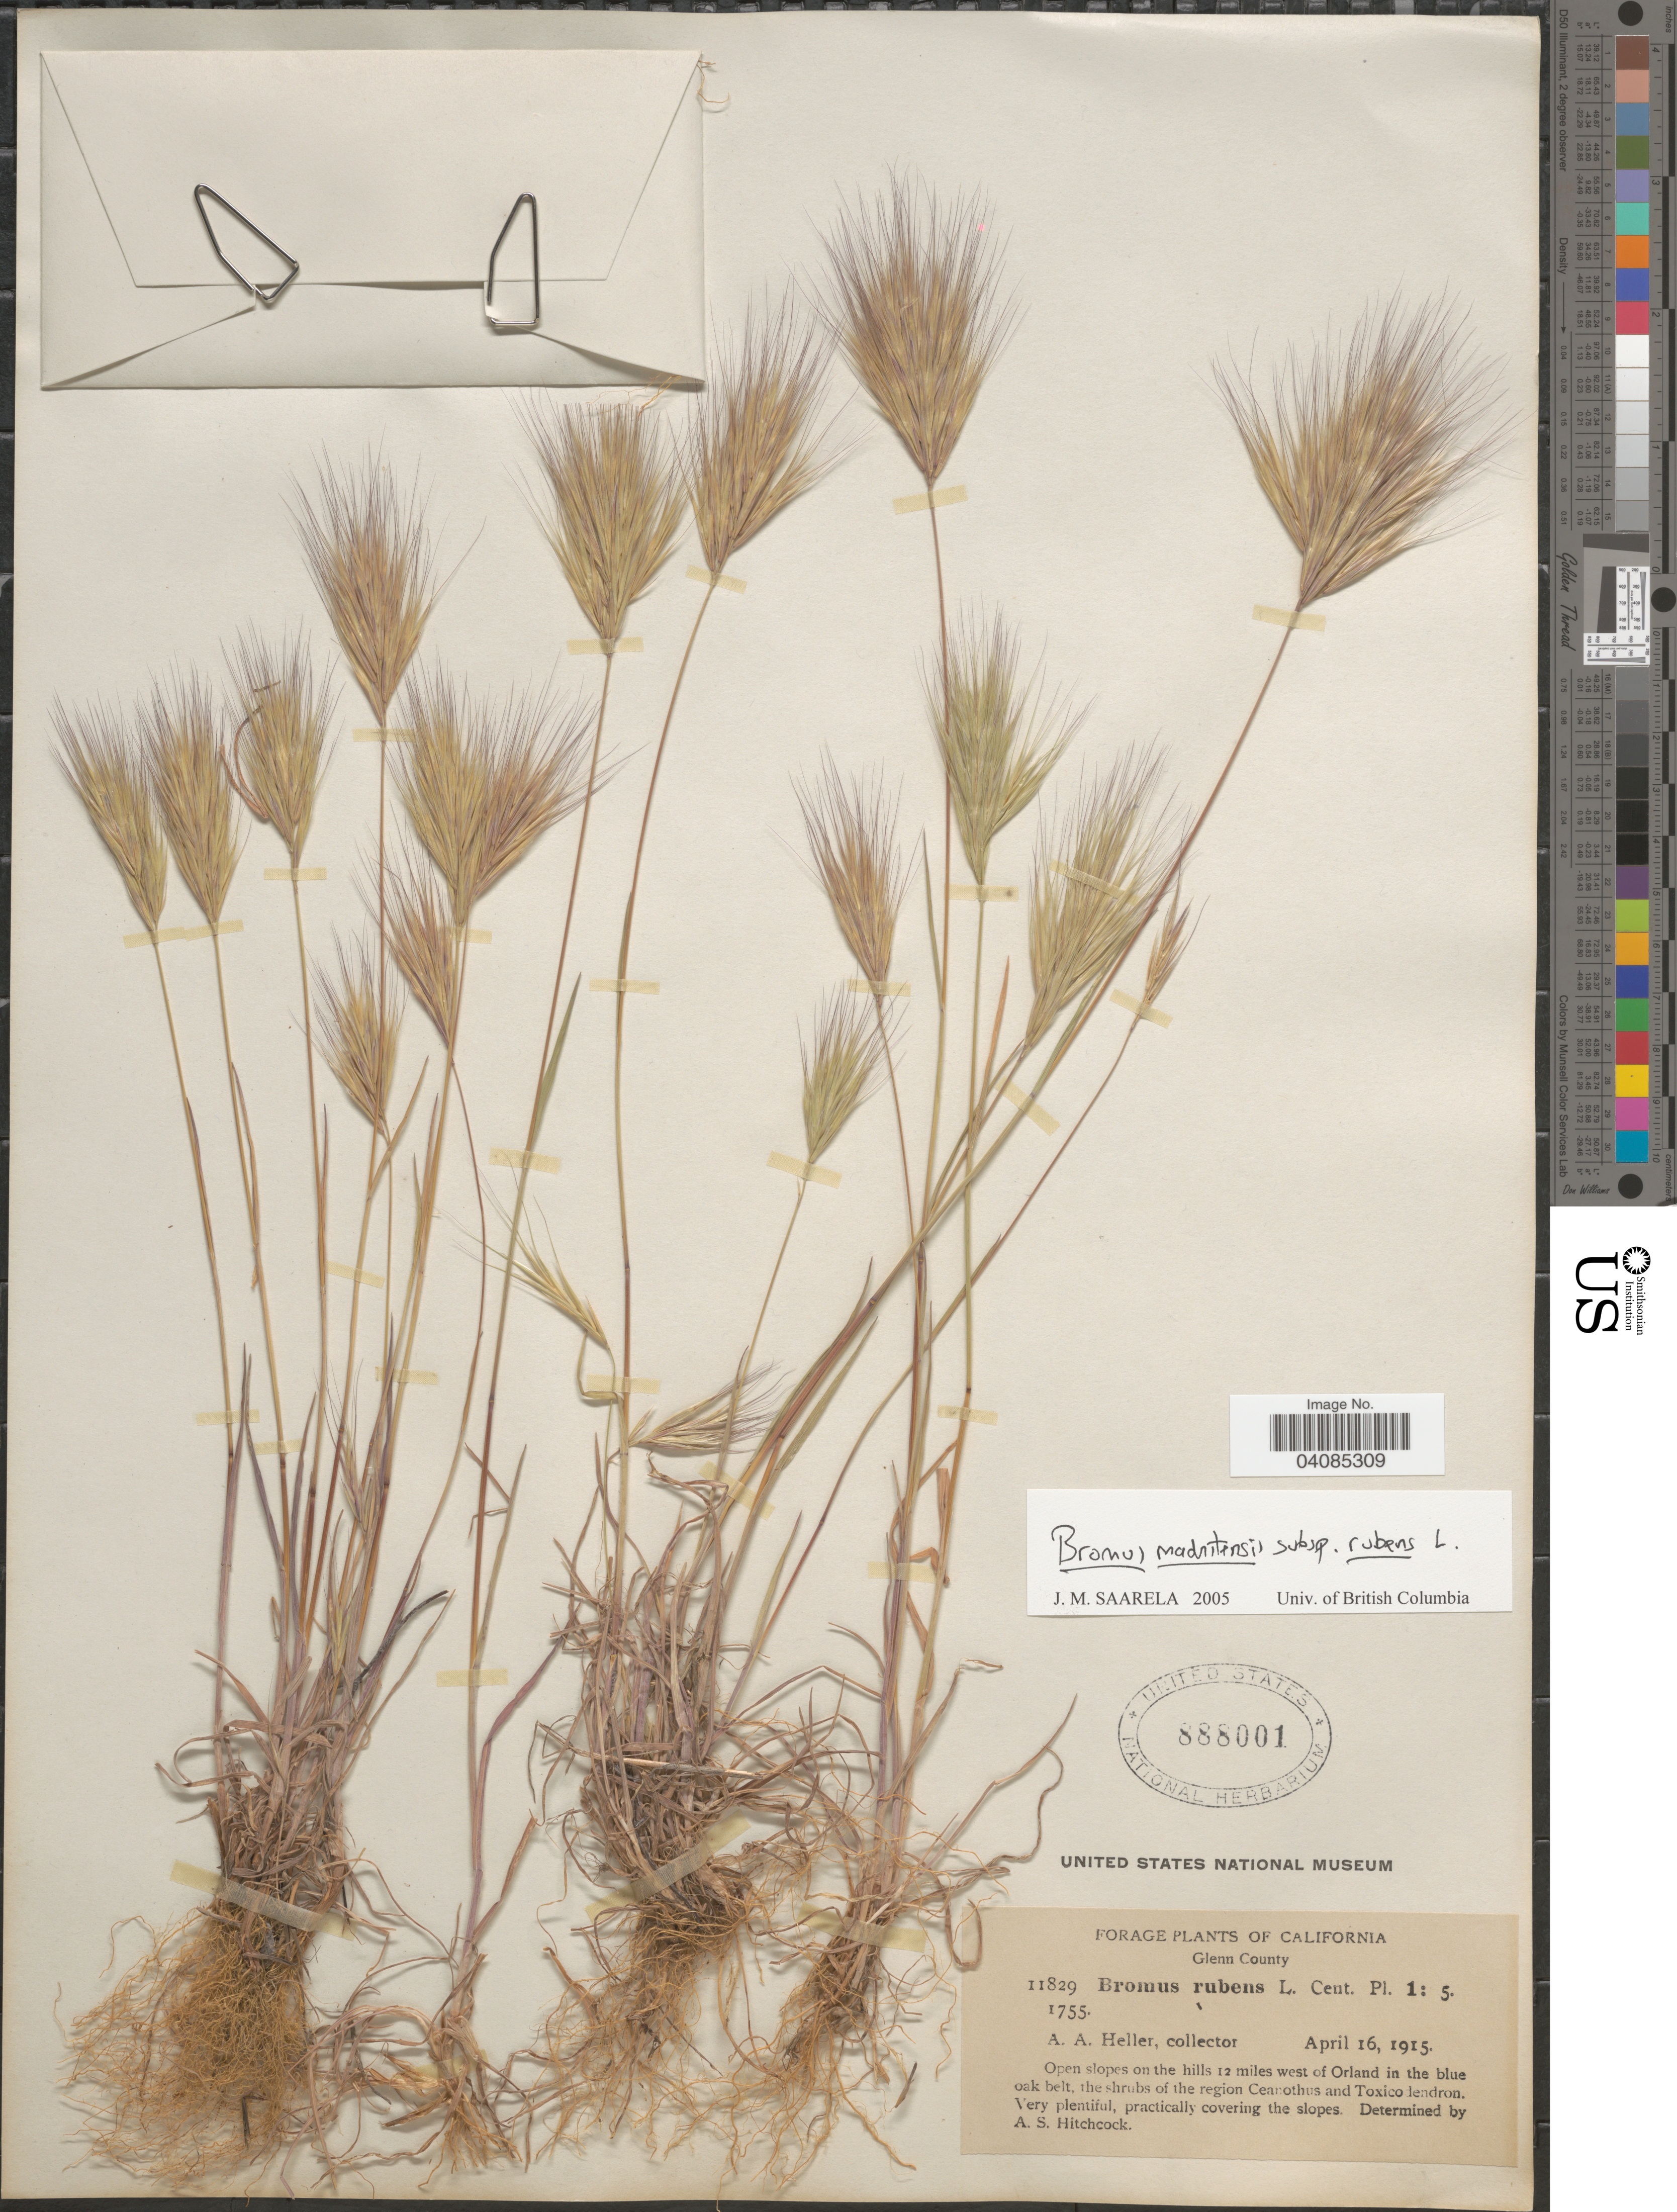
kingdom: Plantae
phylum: Tracheophyta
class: Liliopsida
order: Poales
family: Poaceae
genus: Bromus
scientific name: Bromus rubens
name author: L.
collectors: A. A. Heller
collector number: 11829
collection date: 1915-04-16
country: United States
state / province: California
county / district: Glenn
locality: Glenn County. Open slopes on the hills 12 miles west of Orland in the blue oak belt.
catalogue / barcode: US 888001